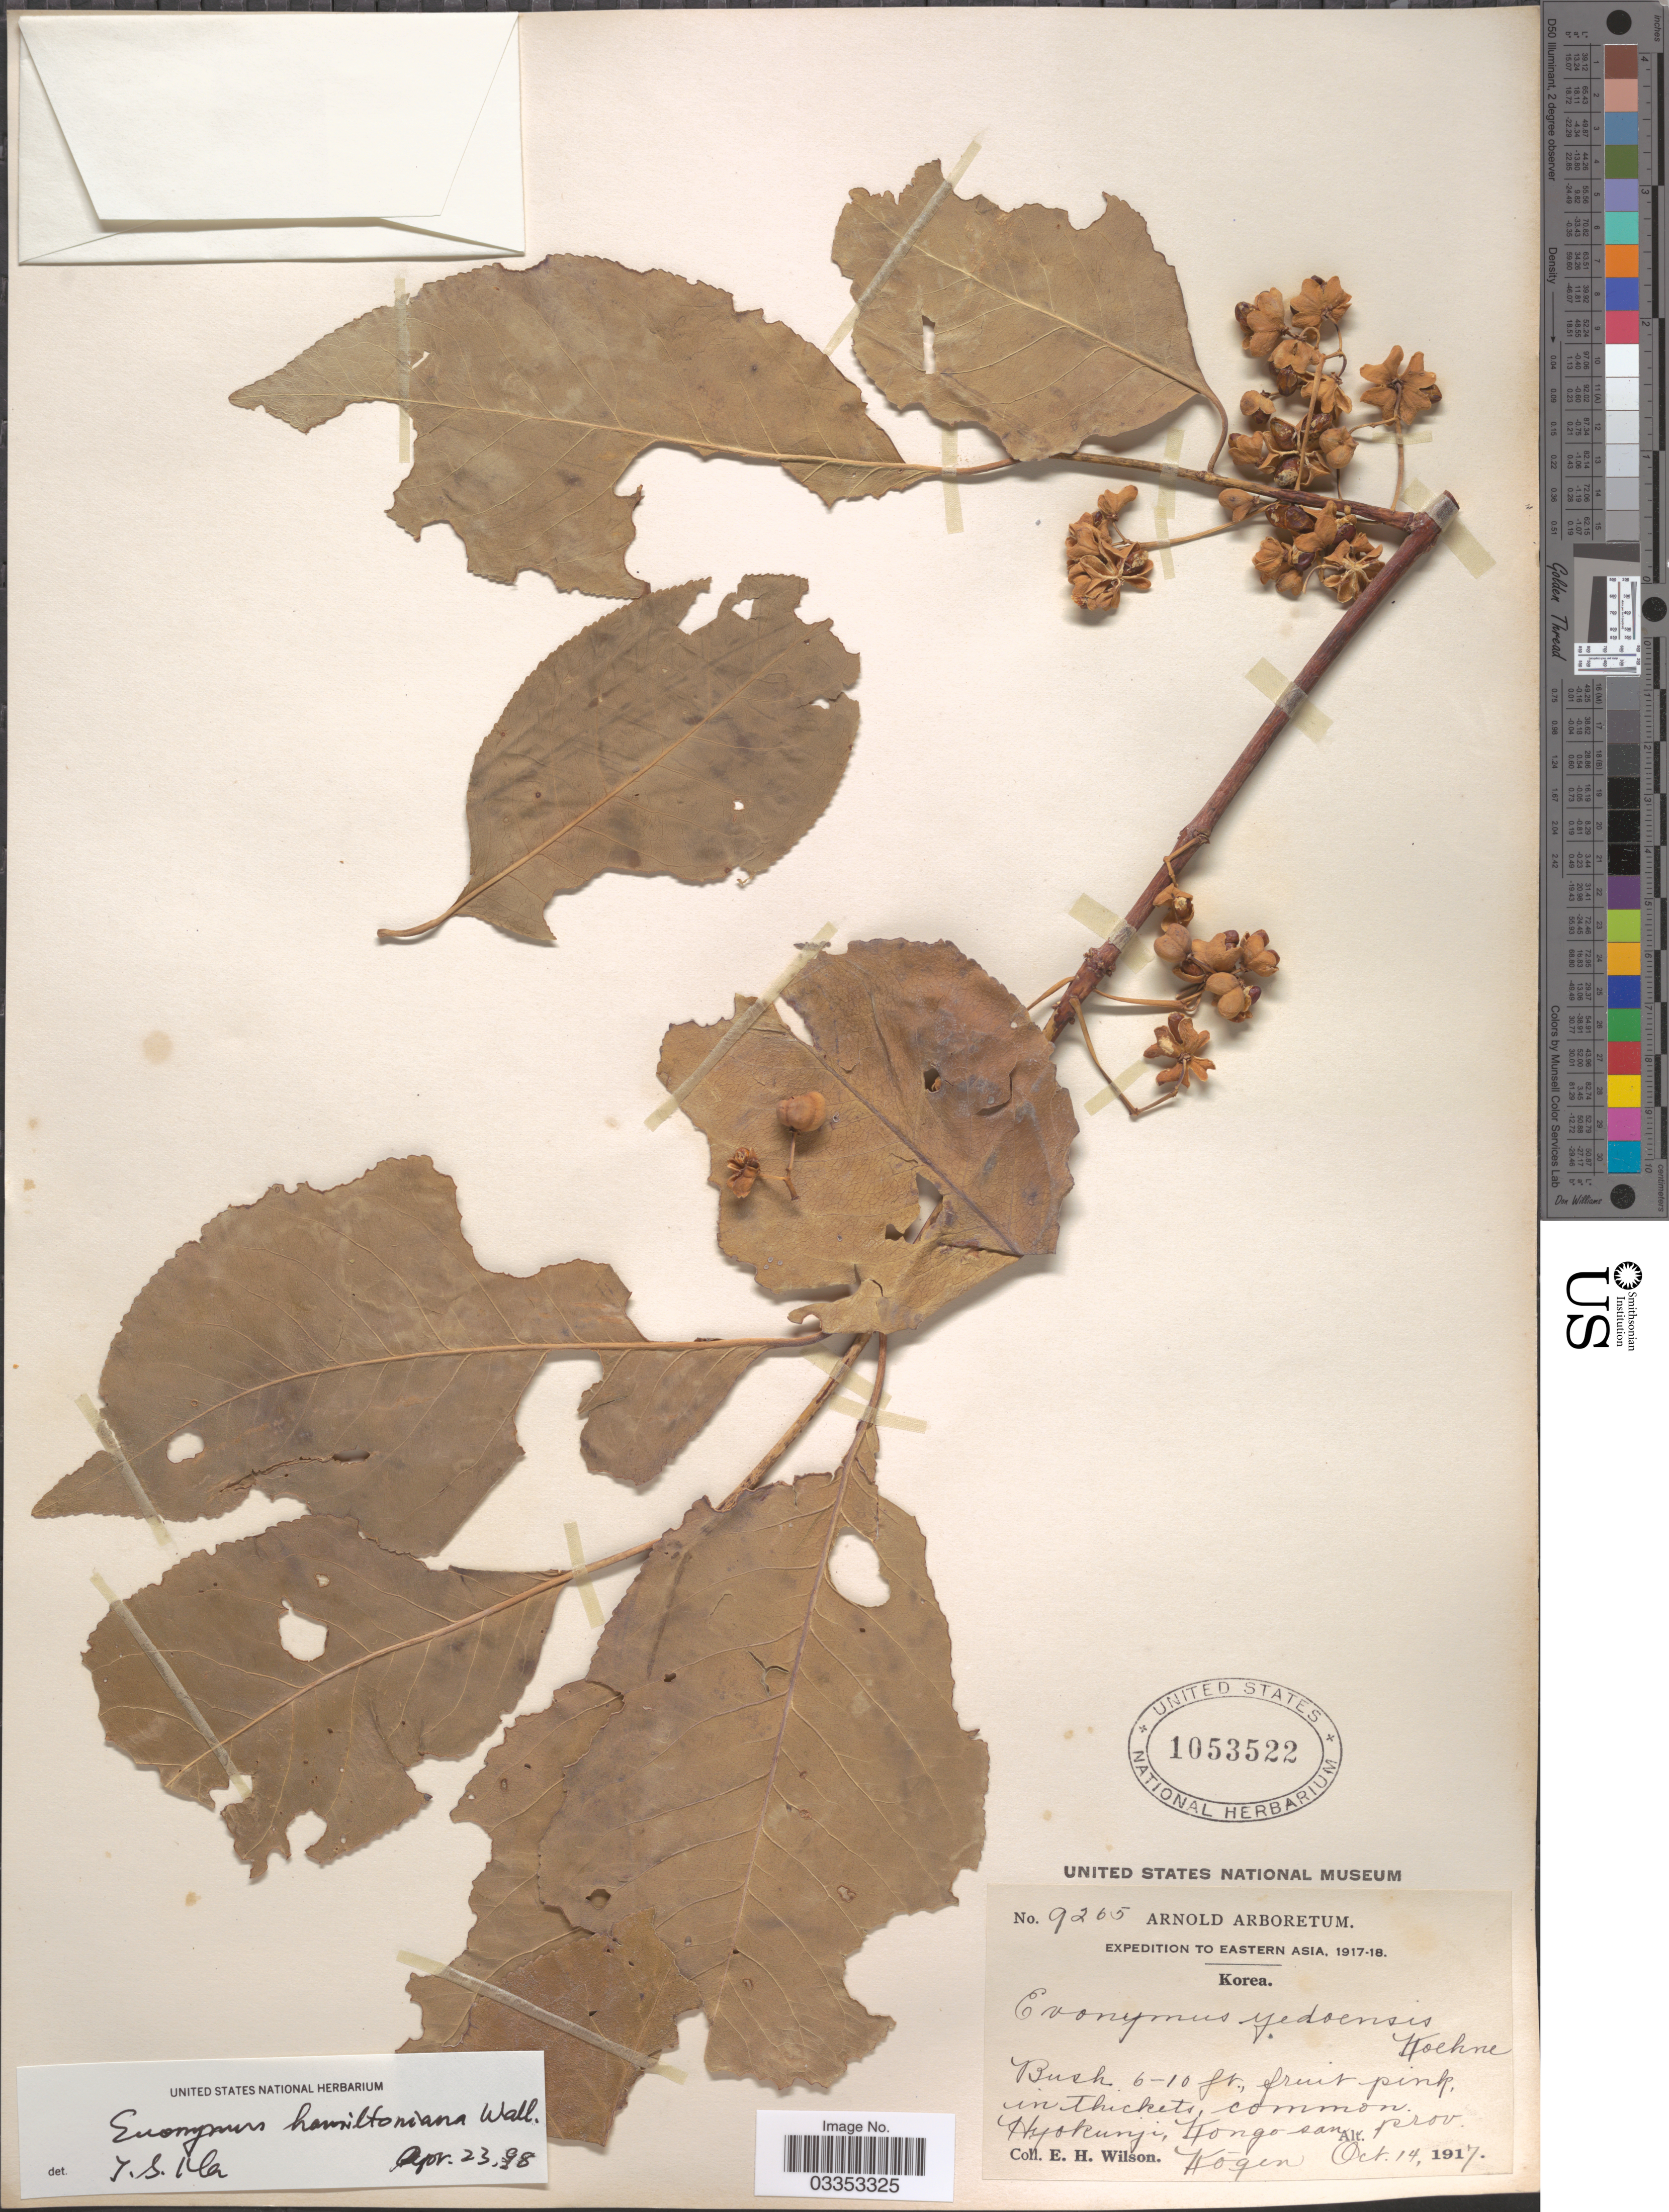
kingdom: Plantae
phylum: Tracheophyta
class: Magnoliopsida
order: Celastrales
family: Celastraceae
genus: Euonymus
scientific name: Euonymus hamiltonianus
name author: Wall.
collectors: E. Wilson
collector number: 9265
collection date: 1917-10-14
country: North Korea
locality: Eastern Asia. Huokunji, Kongo-san, prov. Kogen.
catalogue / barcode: US 1053522